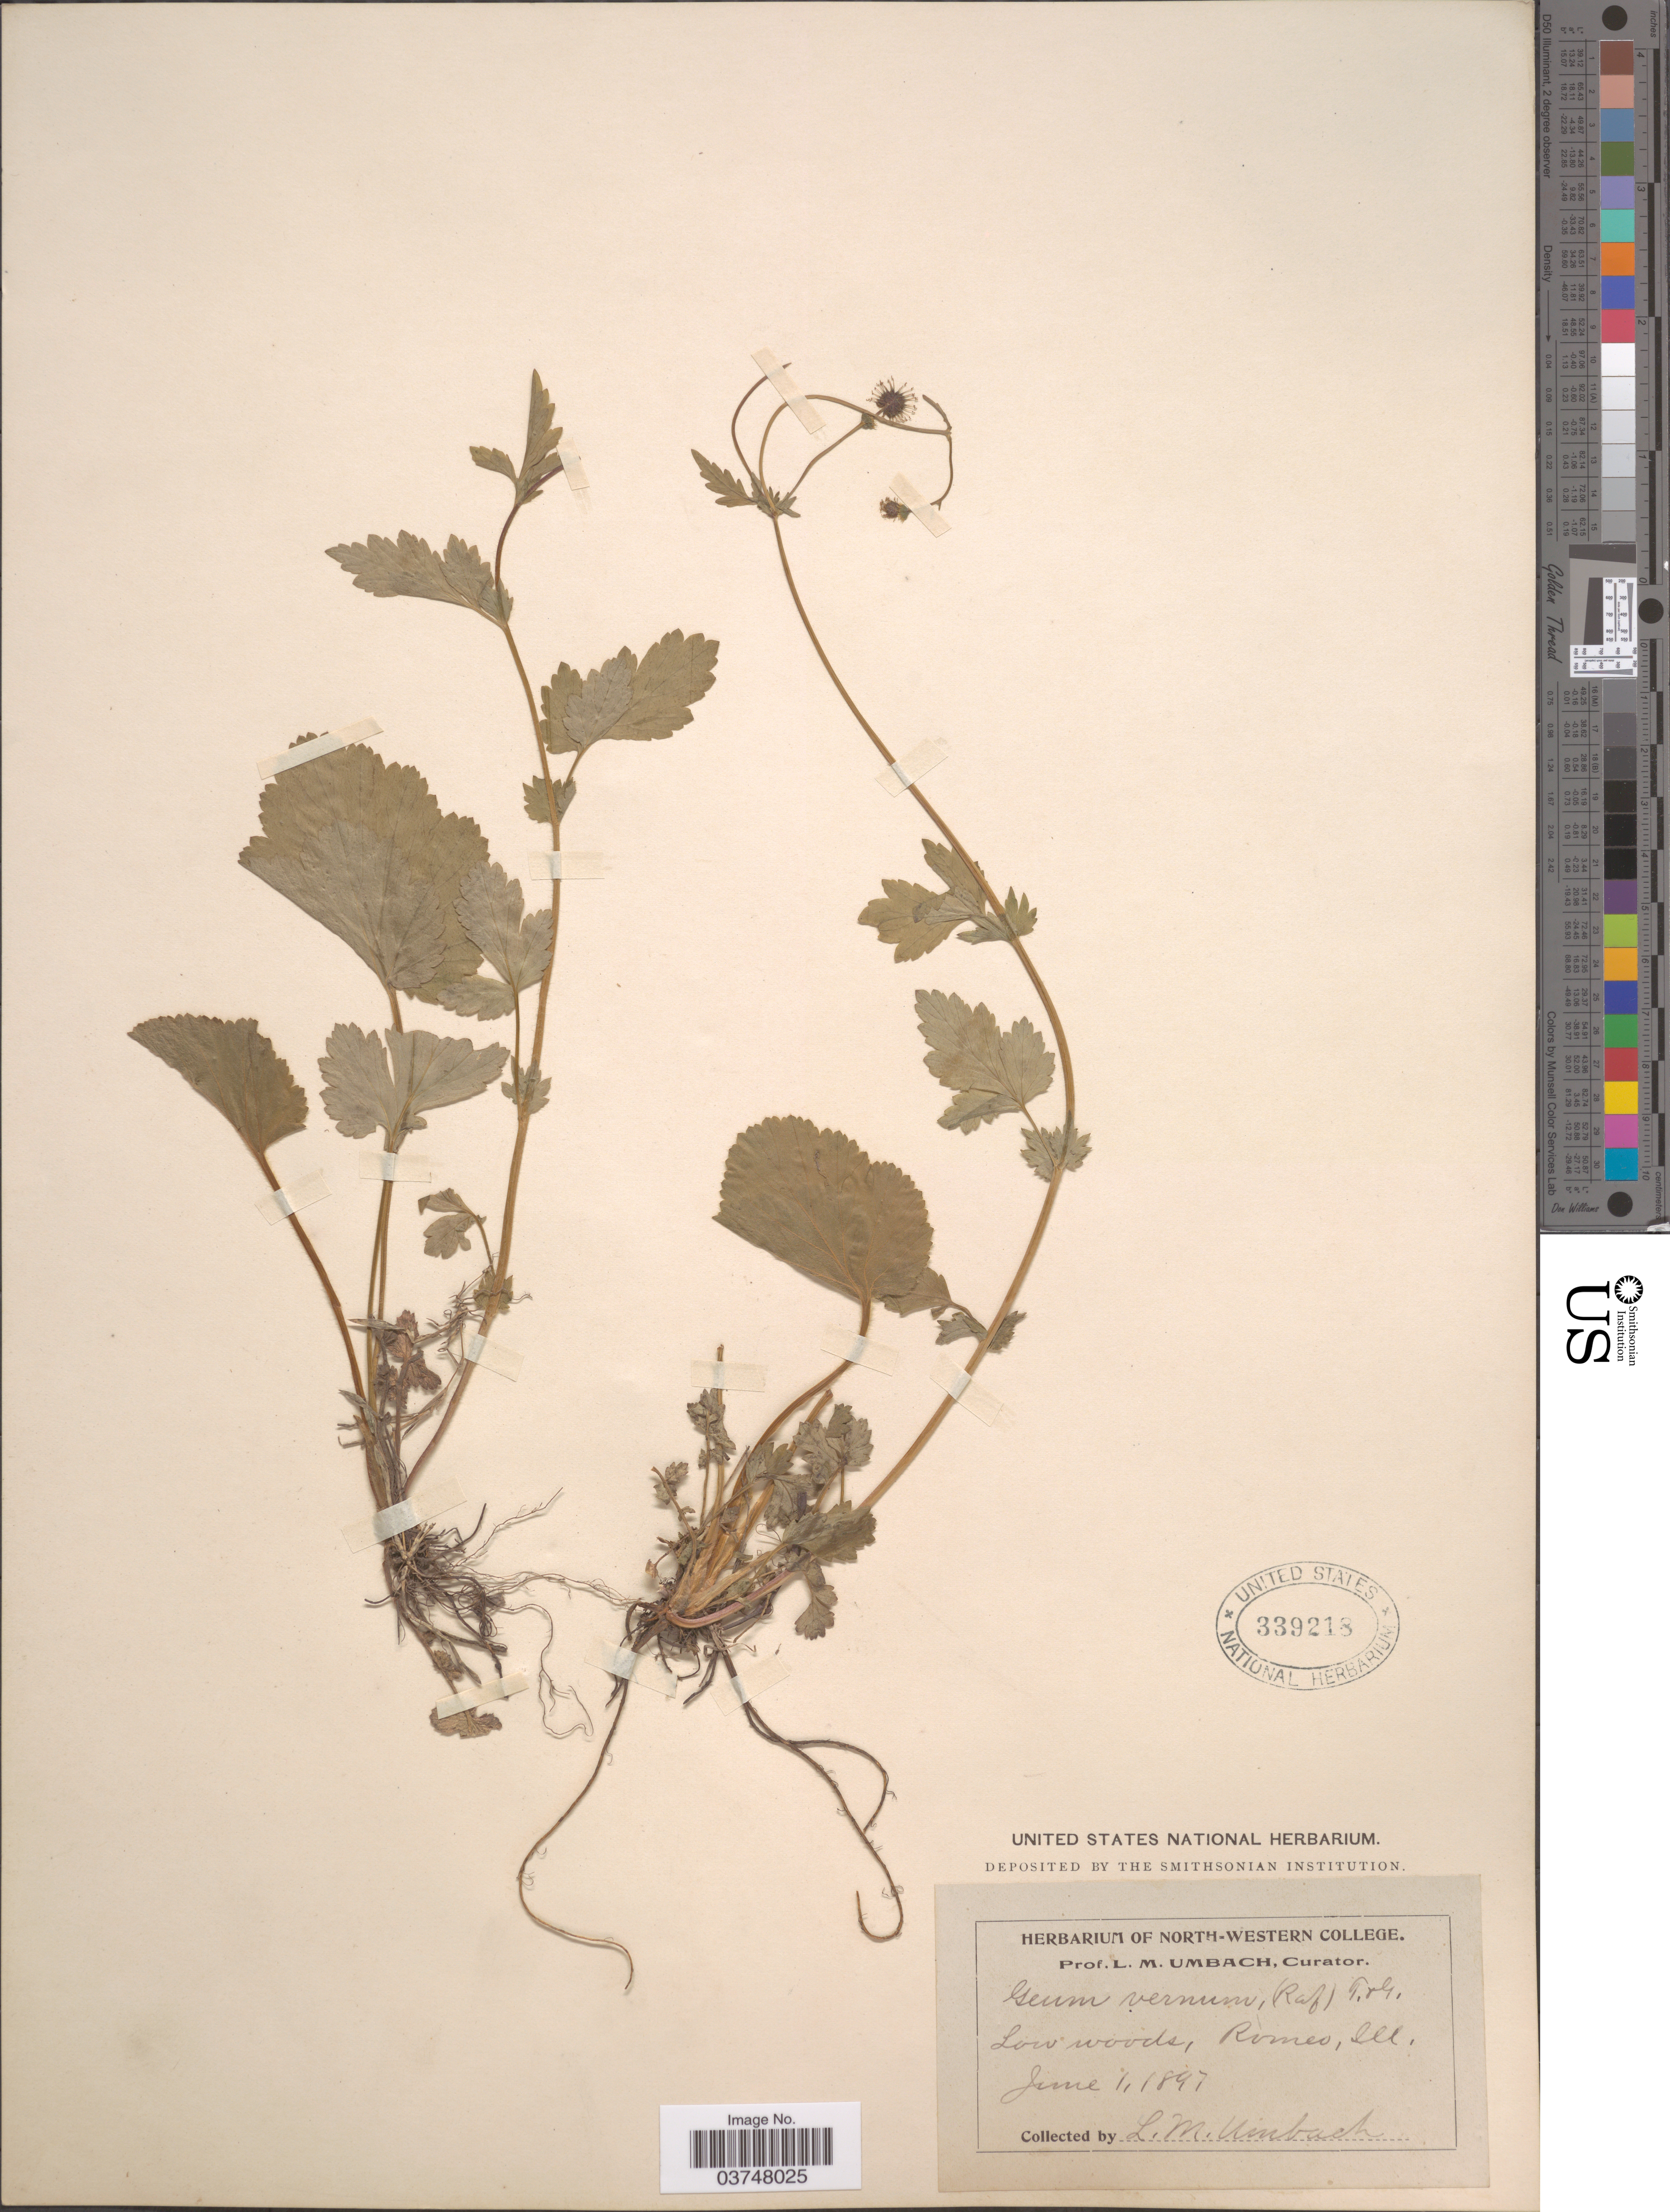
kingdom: Plantae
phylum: Tracheophyta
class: Magnoliopsida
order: Rosales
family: Rosaceae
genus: Geum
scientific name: Geum vernum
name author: (Raf.) Torr. & A. Gray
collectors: L. M. Umbach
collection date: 1897-06-01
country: United States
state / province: Illinois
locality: Low woods, Romeo.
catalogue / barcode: US 339218